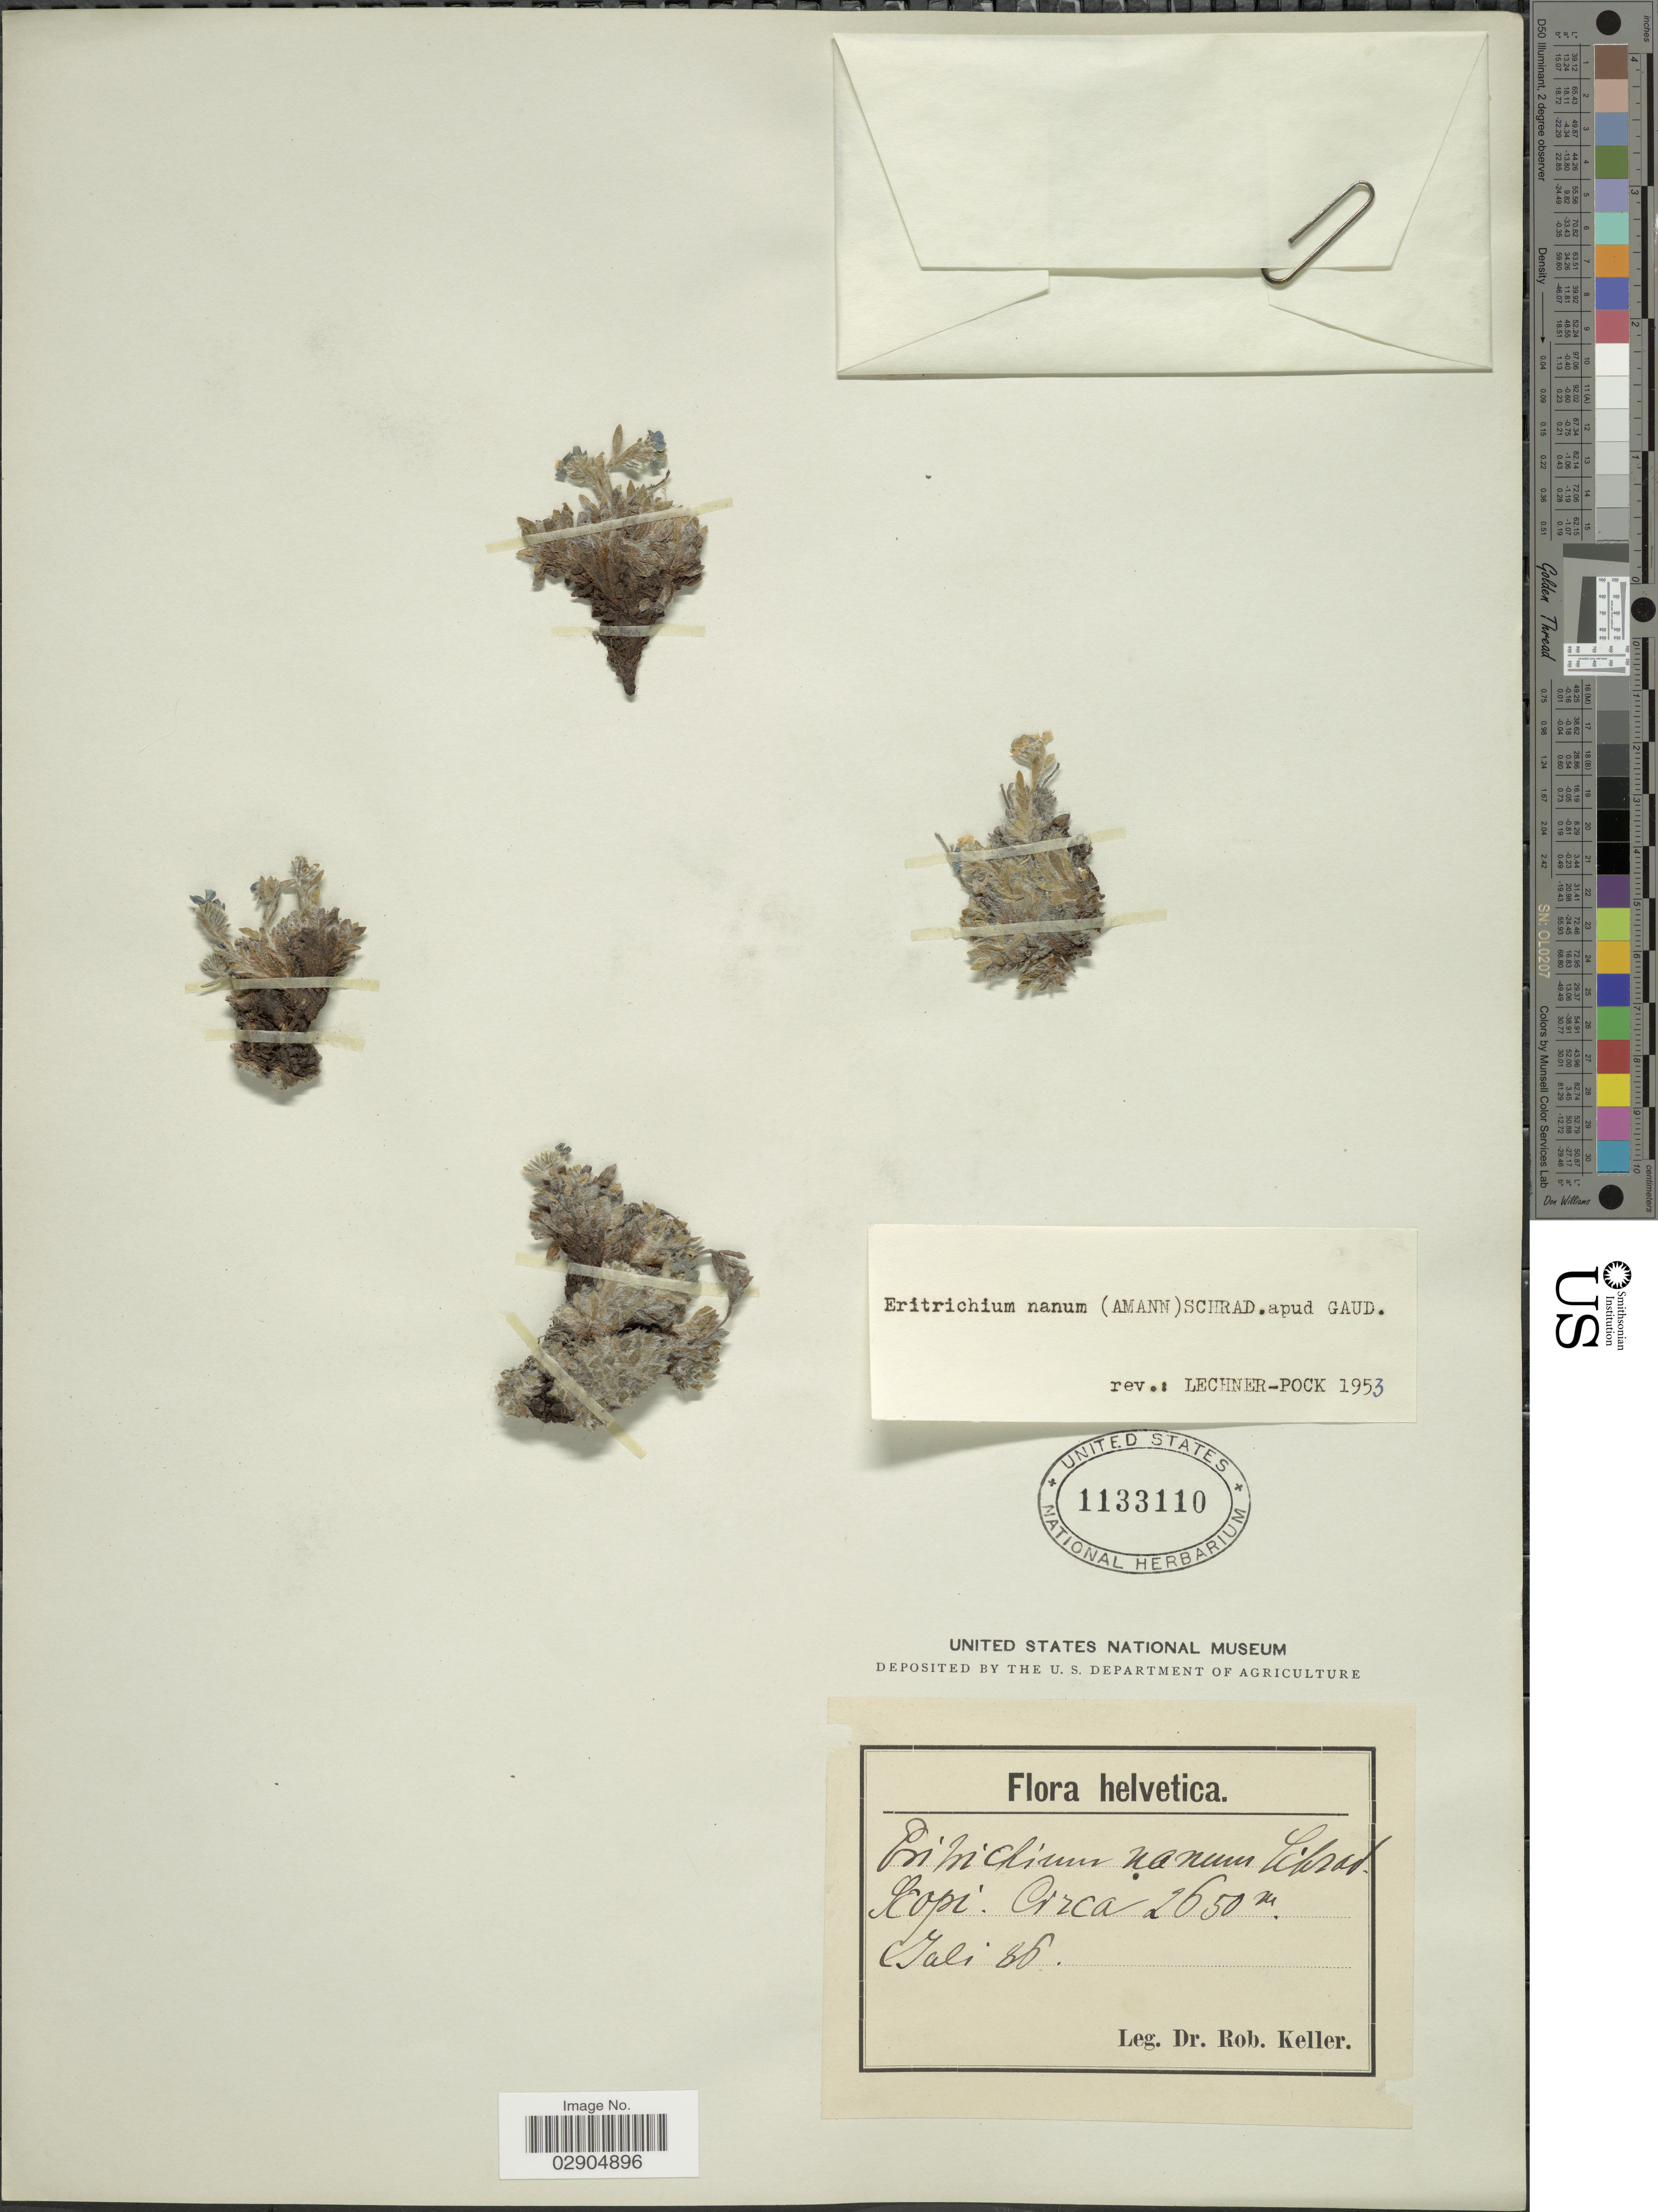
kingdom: Plantae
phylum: Tracheophyta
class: Magnoliopsida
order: Boraginales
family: Boraginaceae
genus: Eritrichium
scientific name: Eritrichium nanum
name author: (L.) Gaudin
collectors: R. Keller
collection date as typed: Transcribed d/m/y: /7/86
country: Switzerland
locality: Helvetica, Kopi, Orzca.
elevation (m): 2650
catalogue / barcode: US 1133110